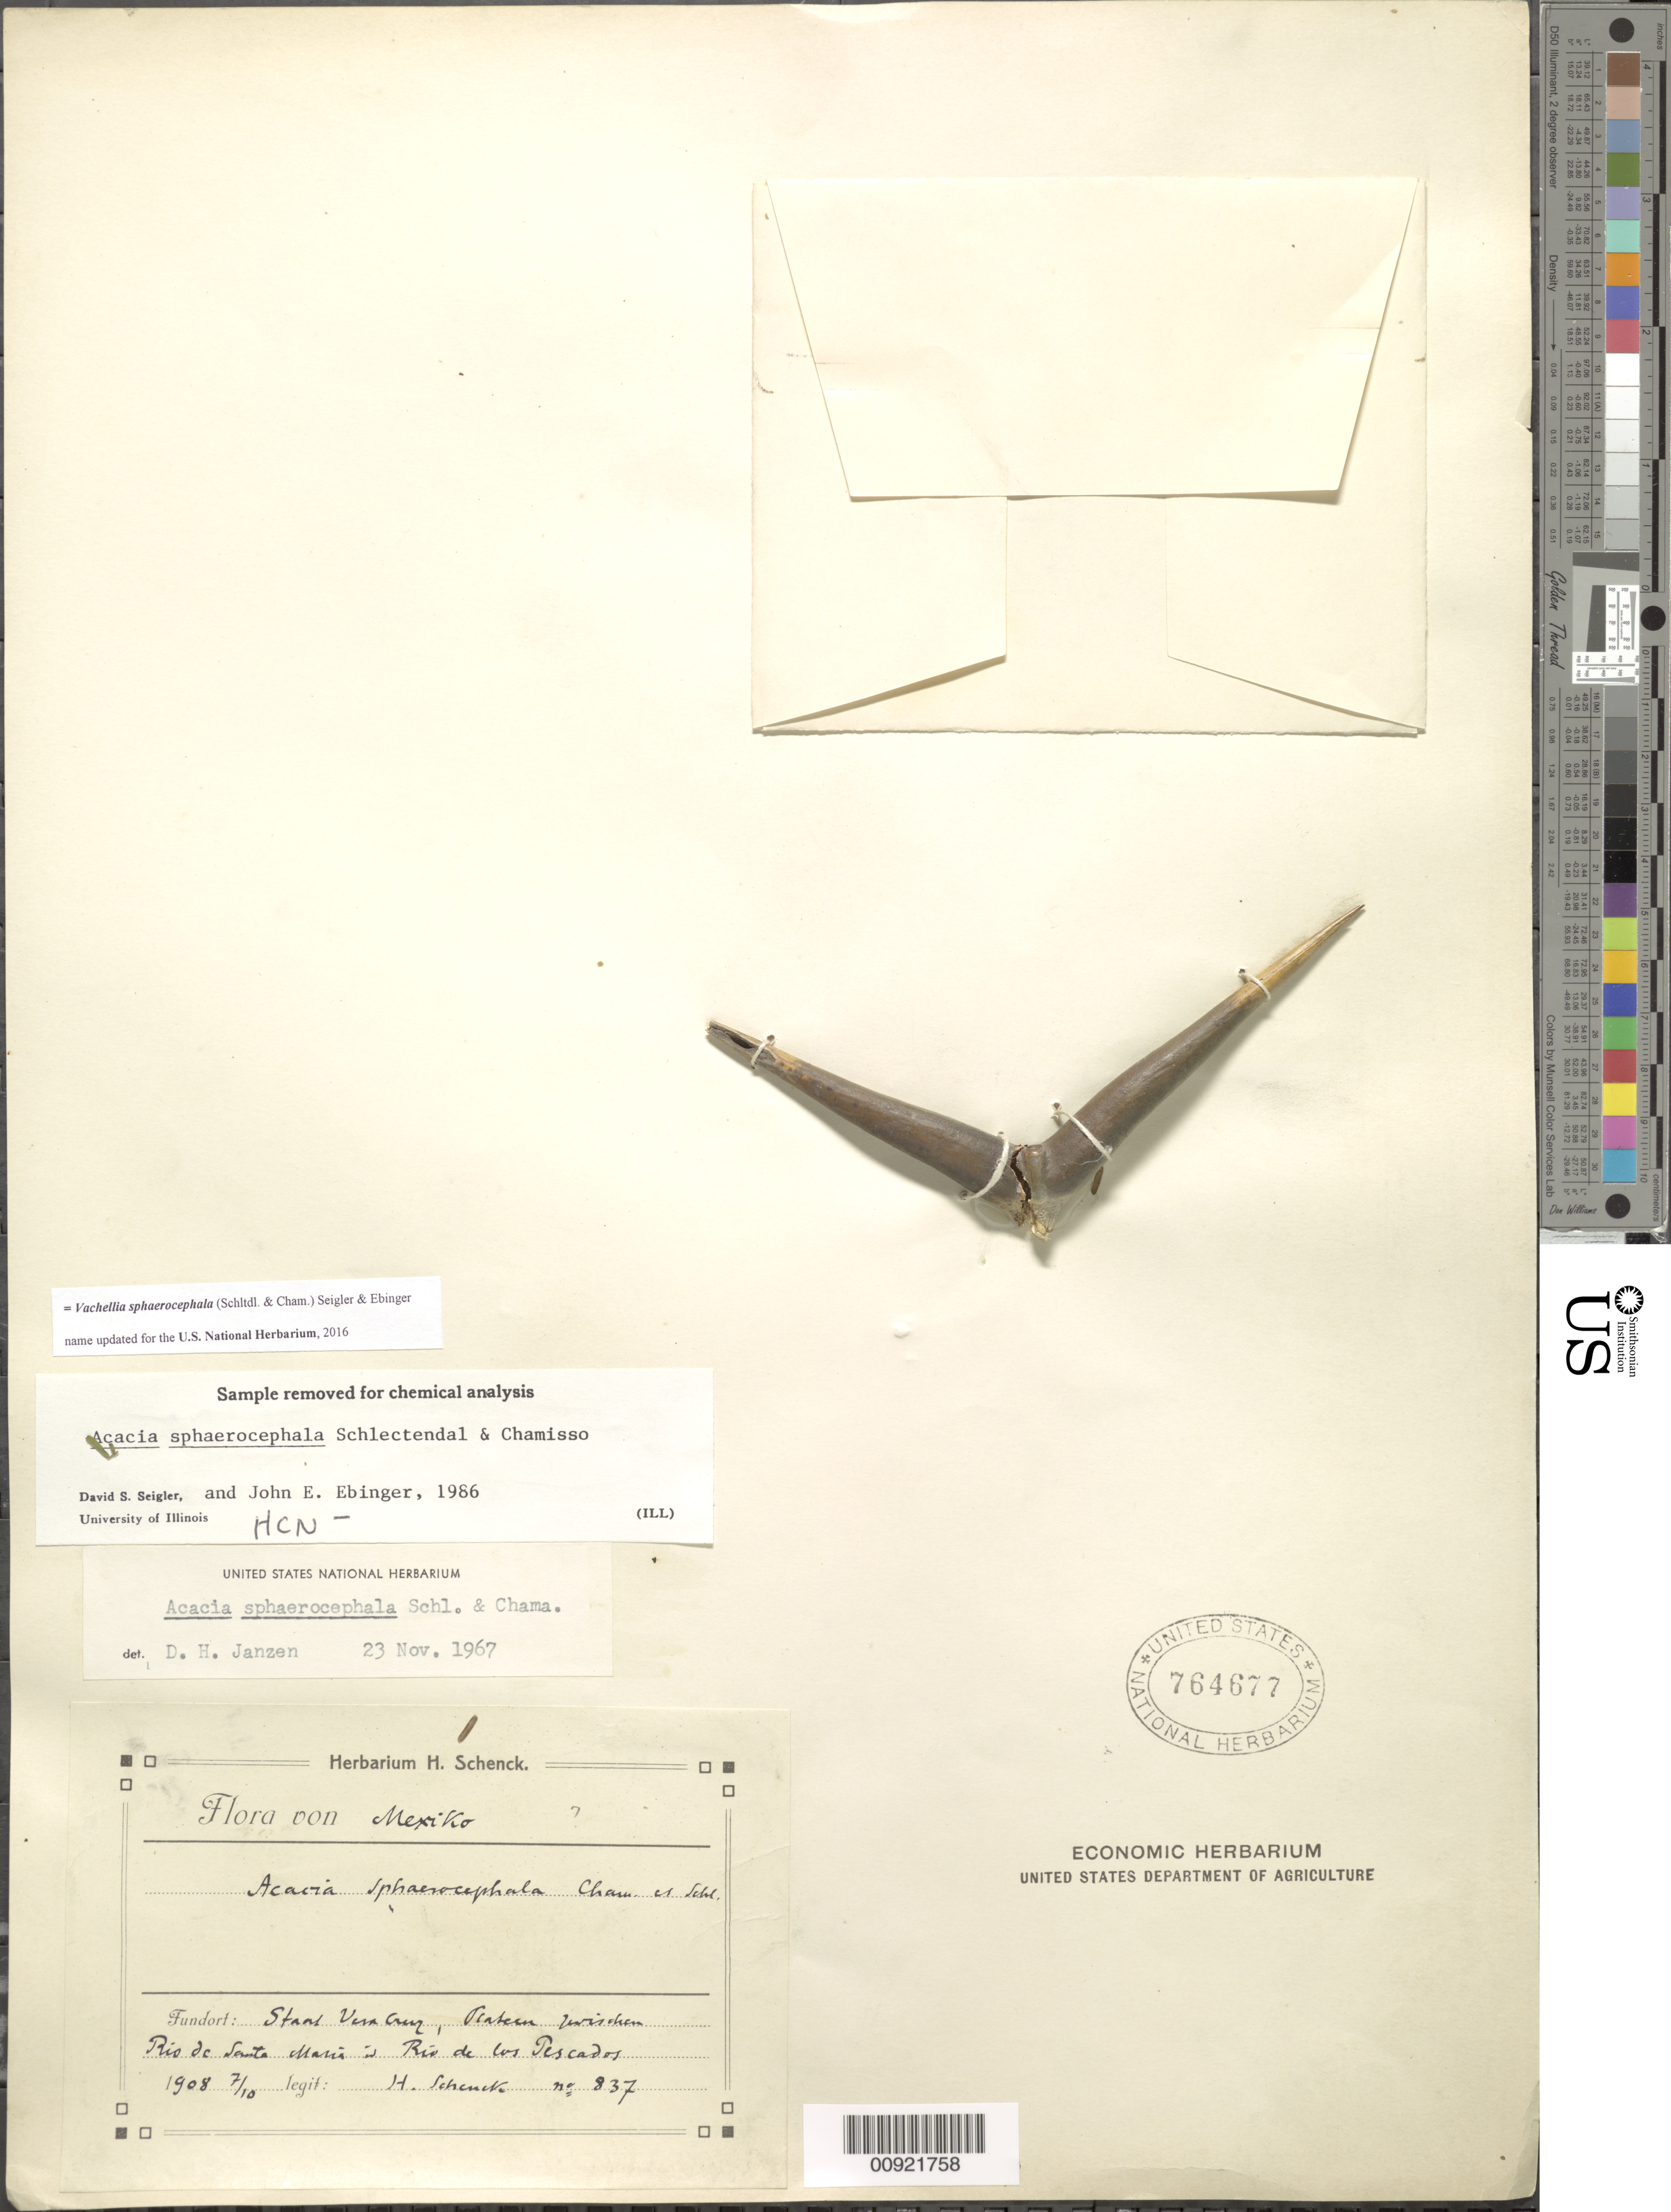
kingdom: Plantae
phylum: Tracheophyta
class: Magnoliopsida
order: Fabales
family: Fabaceae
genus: Vachellia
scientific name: Vachellia sphaerocephala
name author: (Cham. & Schltdl.) Seigler & Ebinger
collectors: H. Schenck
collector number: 837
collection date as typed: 07 Oct 1908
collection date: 1908-10-07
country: Mexico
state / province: Veracruz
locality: Plateau wischen Rio de Santa Maria w Rio de los Pescados, Veracruz.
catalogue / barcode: US 764677